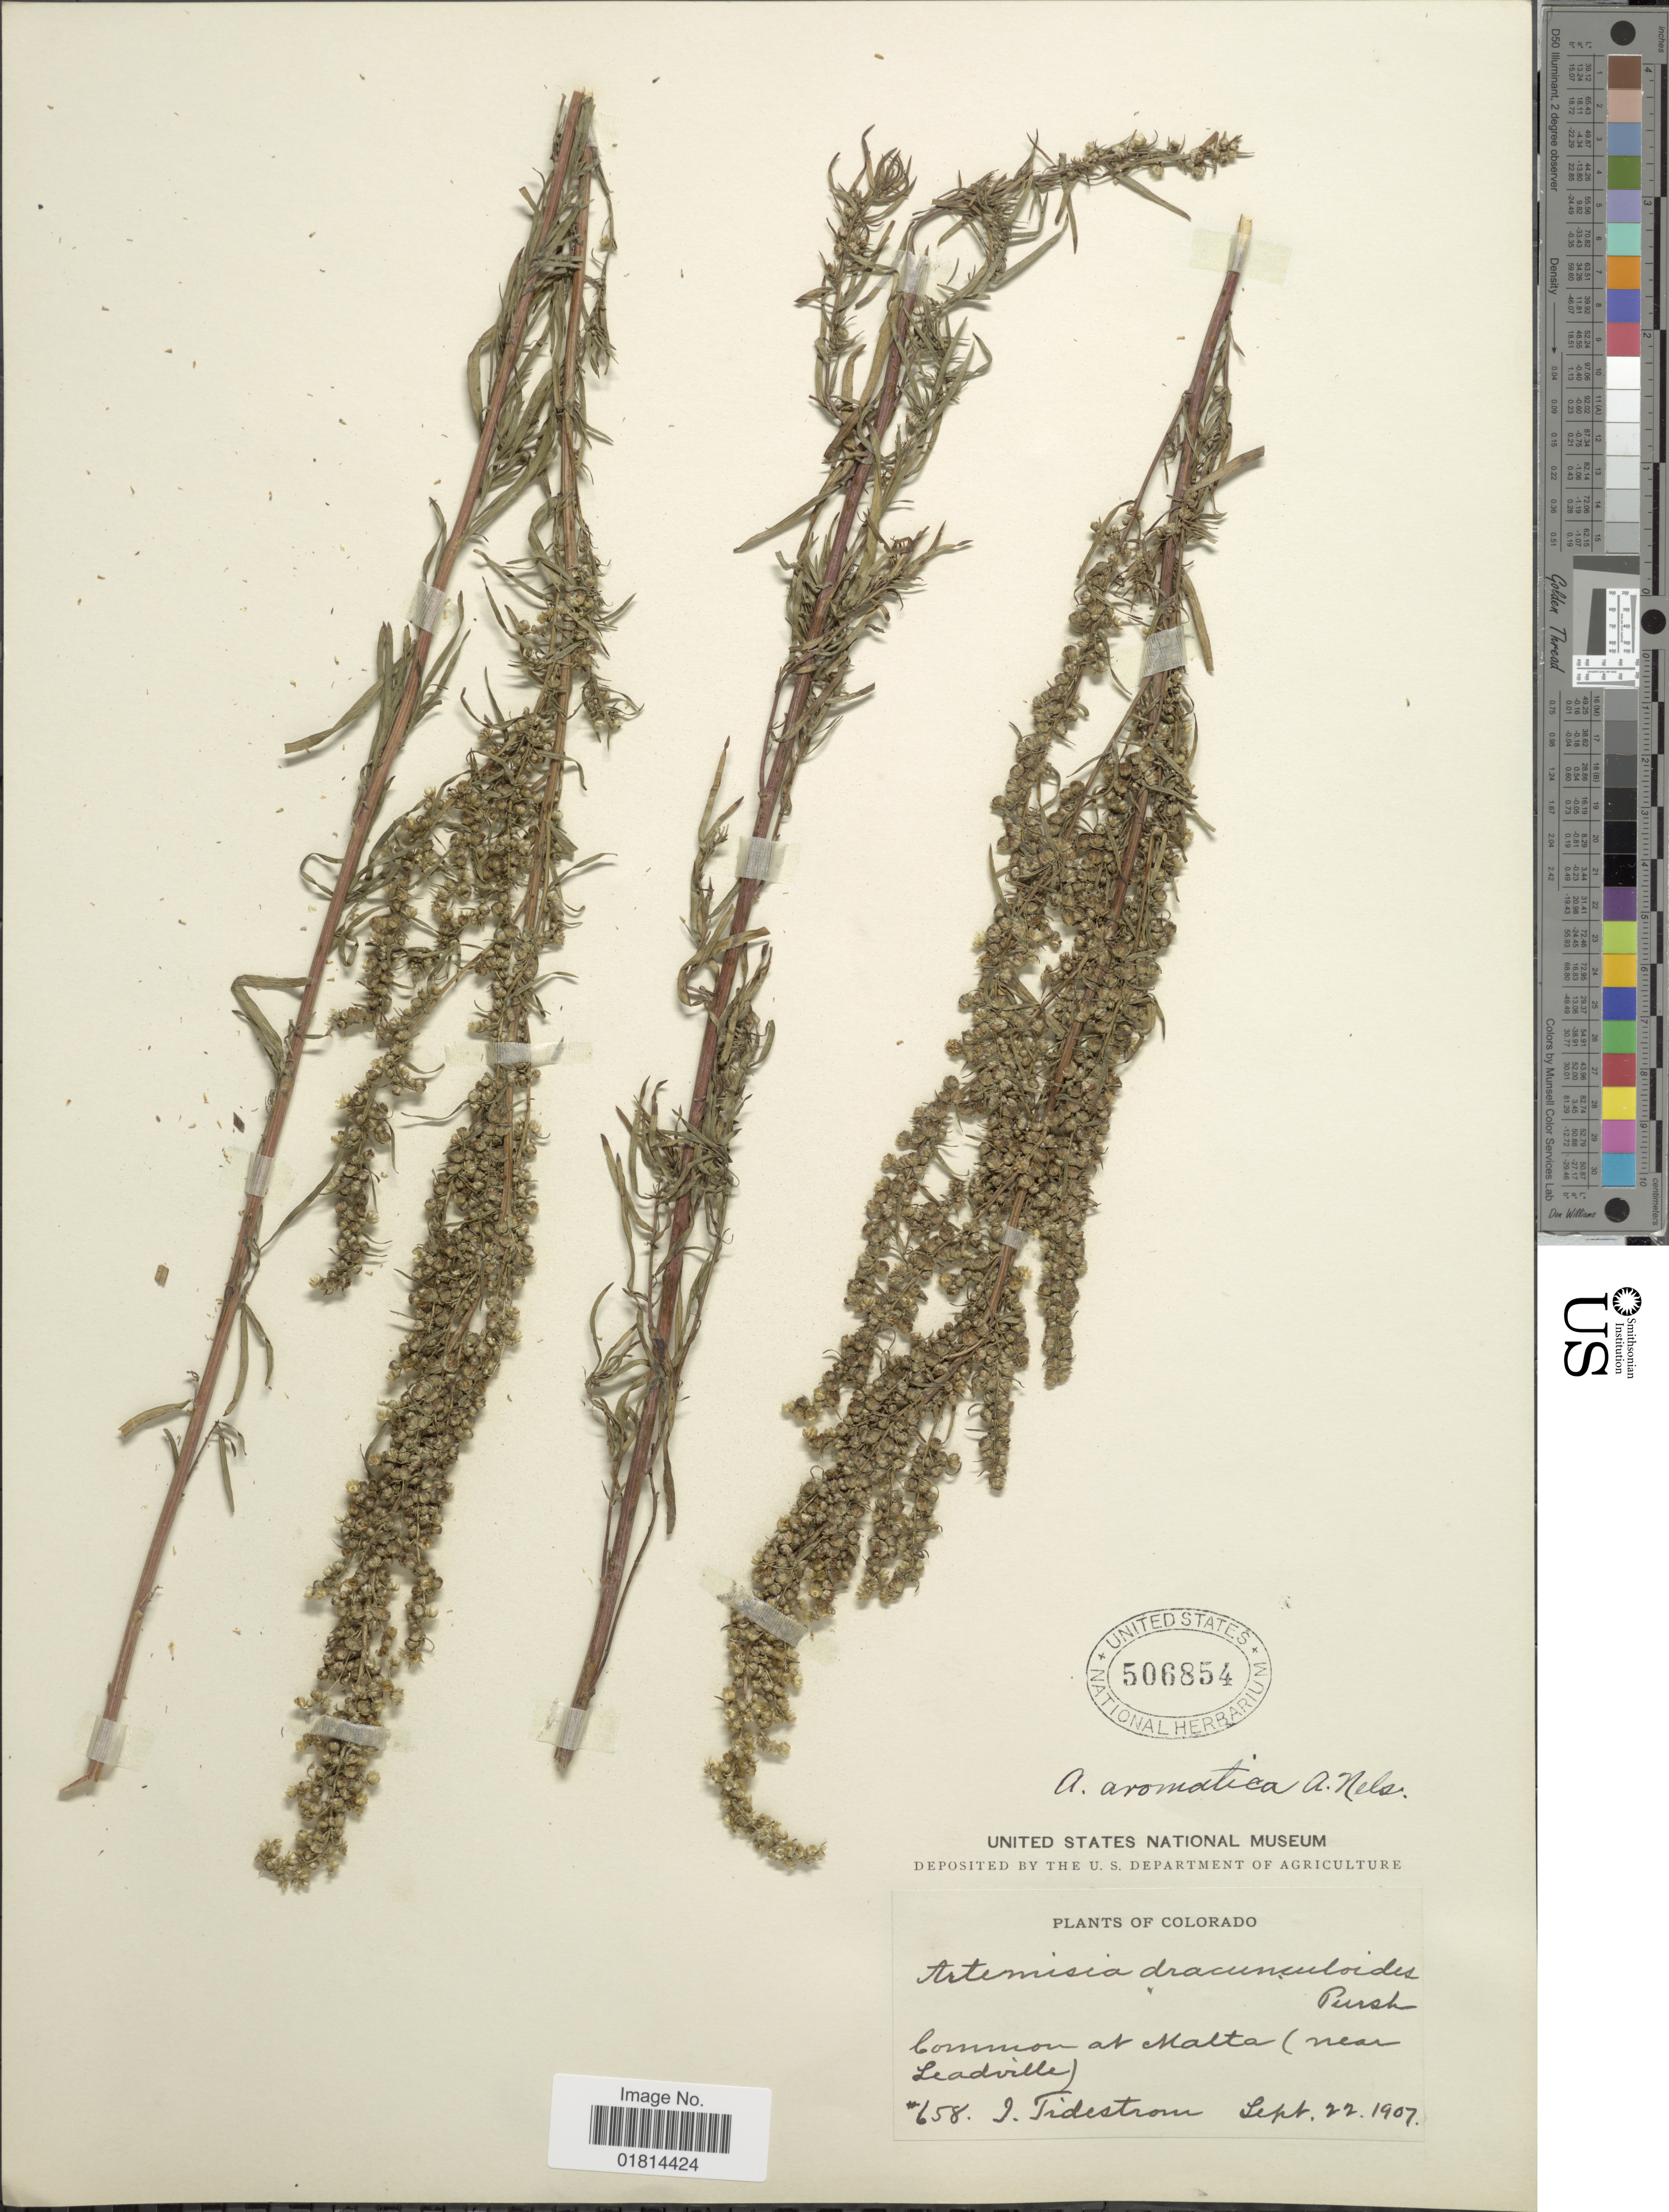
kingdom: Plantae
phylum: Tracheophyta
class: Magnoliopsida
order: Asterales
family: Asteraceae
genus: Artemisia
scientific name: Artemisia aromatica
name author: A. Nelson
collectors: I. F. Tidestrom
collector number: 658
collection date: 1907-09-22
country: United States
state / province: Colorado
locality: Common at Malta (near Leadville)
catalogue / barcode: US 506854